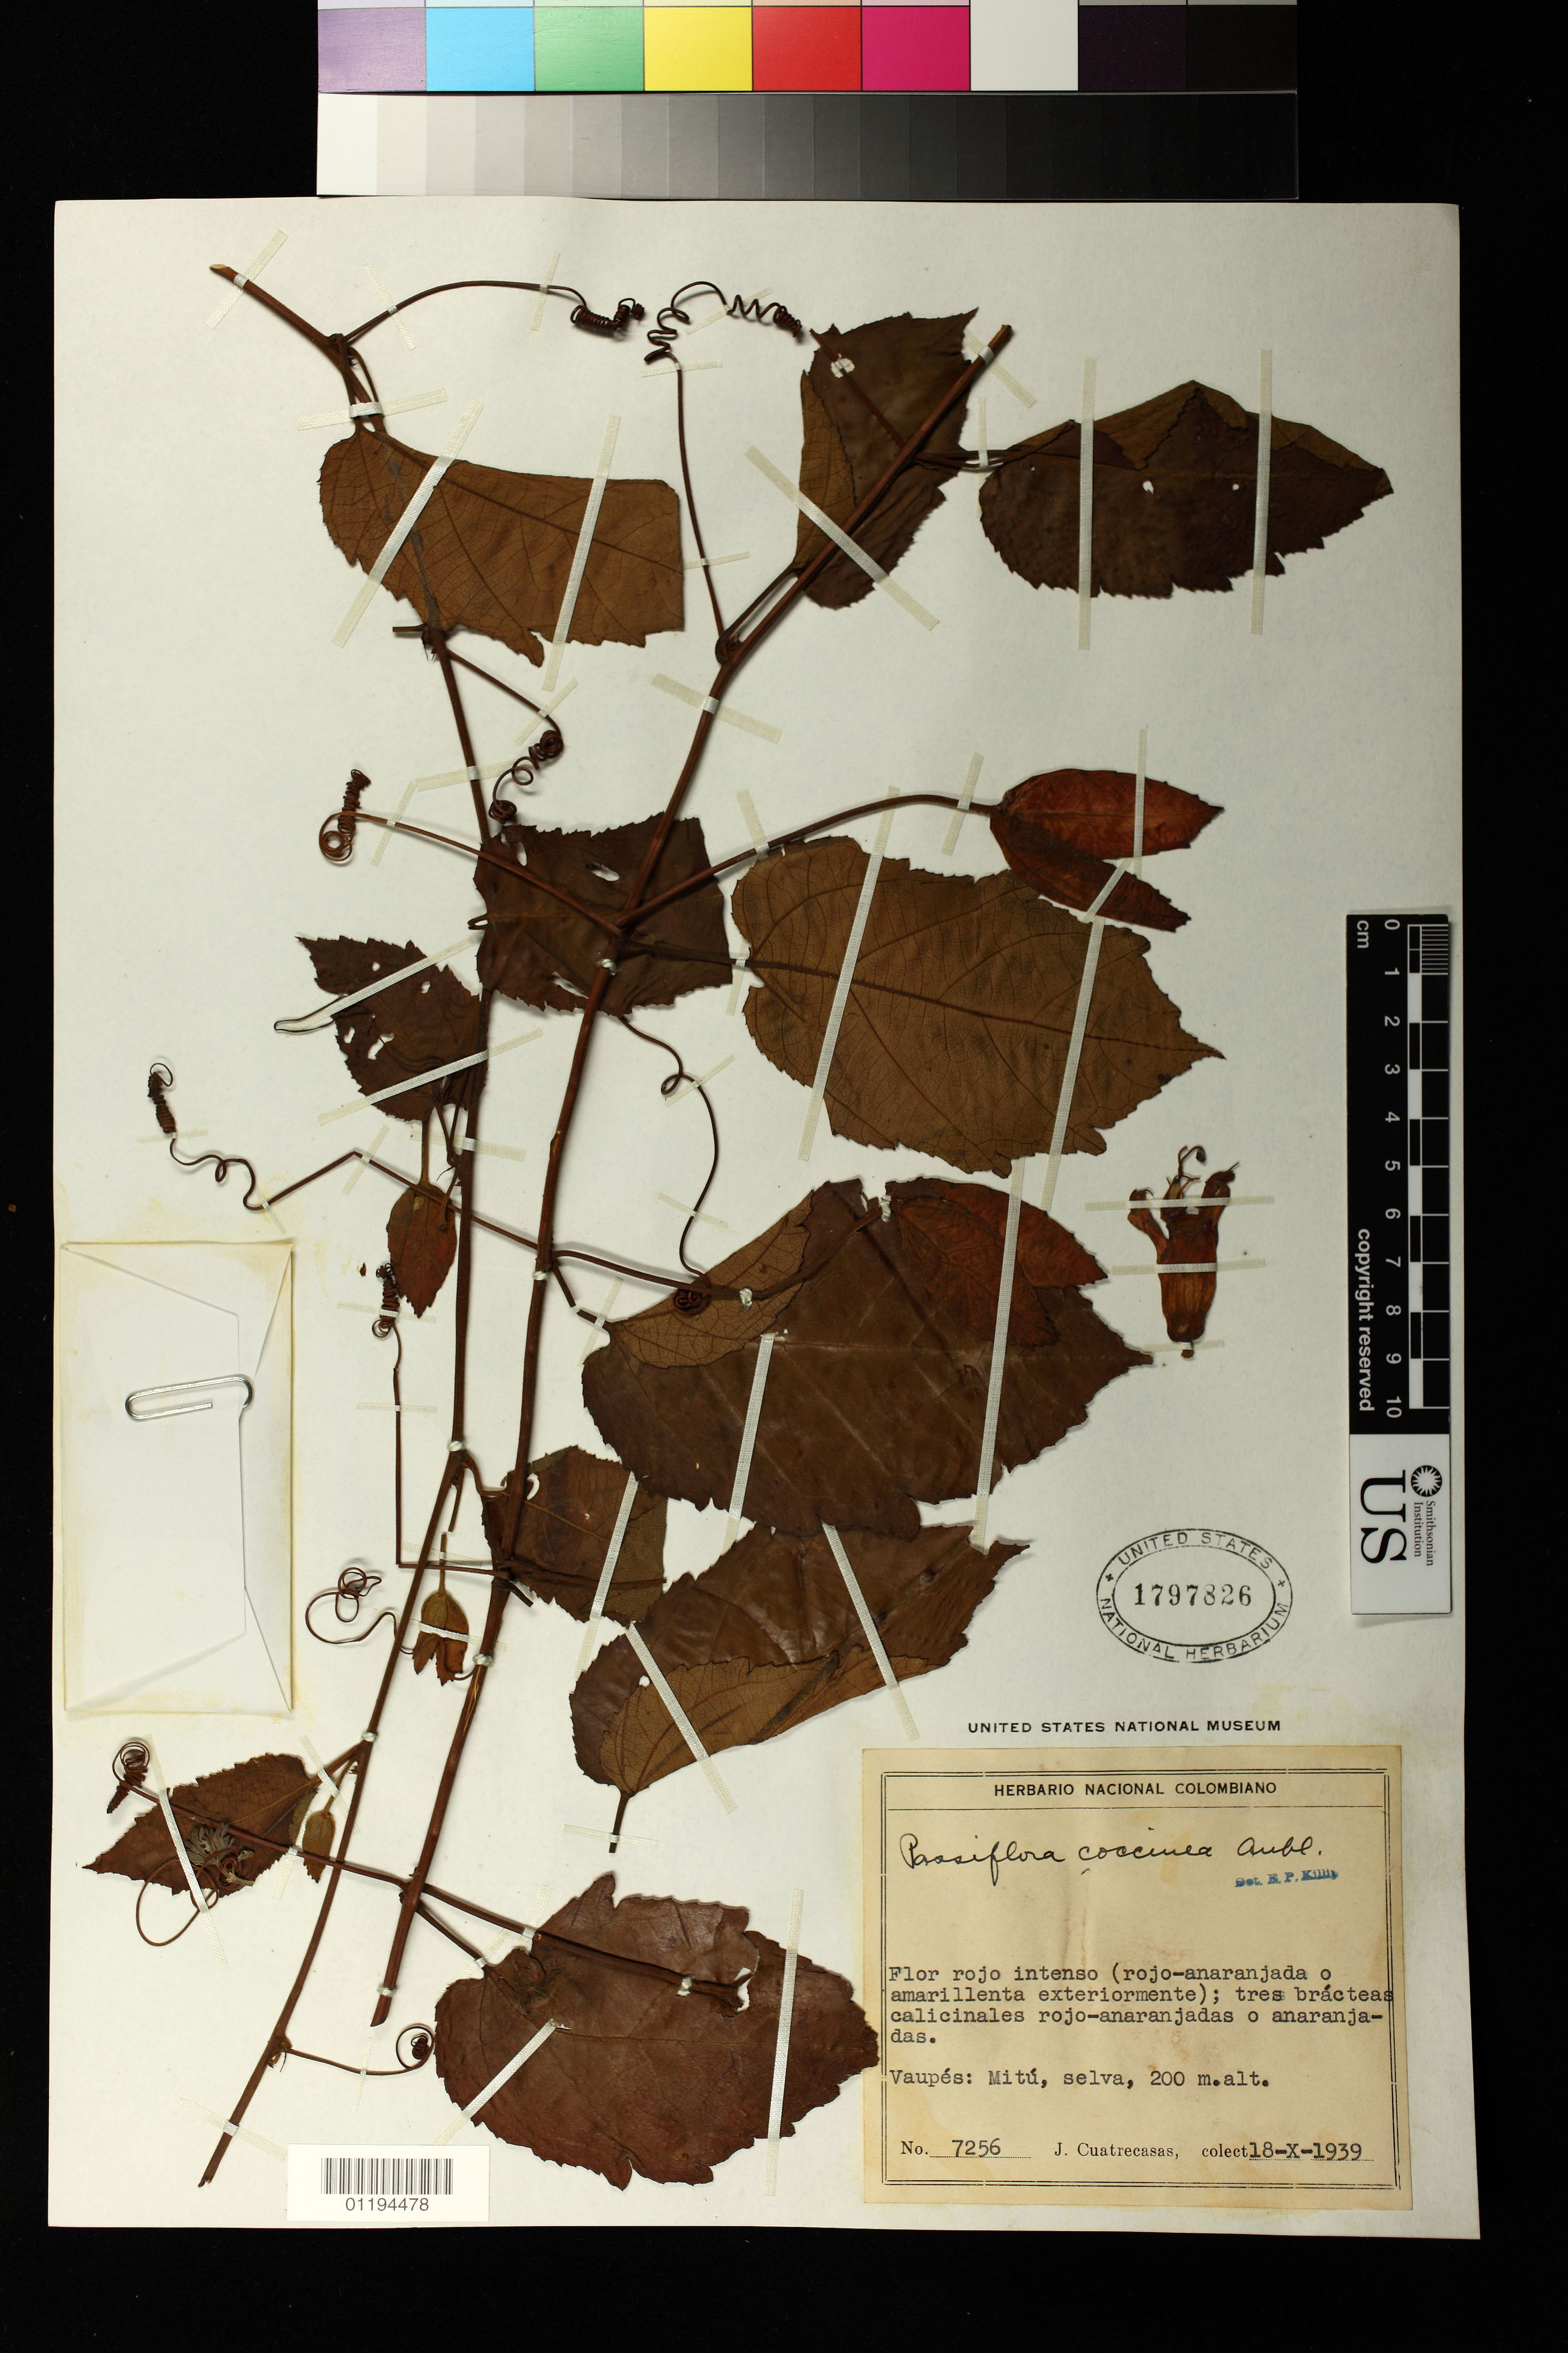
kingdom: Plantae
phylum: Tracheophyta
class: Magnoliopsida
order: Malpighiales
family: Passifloraceae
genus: Passiflora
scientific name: Passiflora coccinea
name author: Aubl.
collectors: J. Cuatrecasas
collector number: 7256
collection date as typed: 18 Oct 1939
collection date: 1939-10-18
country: Colombia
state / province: Vaupés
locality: Vaupes: Mitu, selva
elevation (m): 200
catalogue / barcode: US 1797826